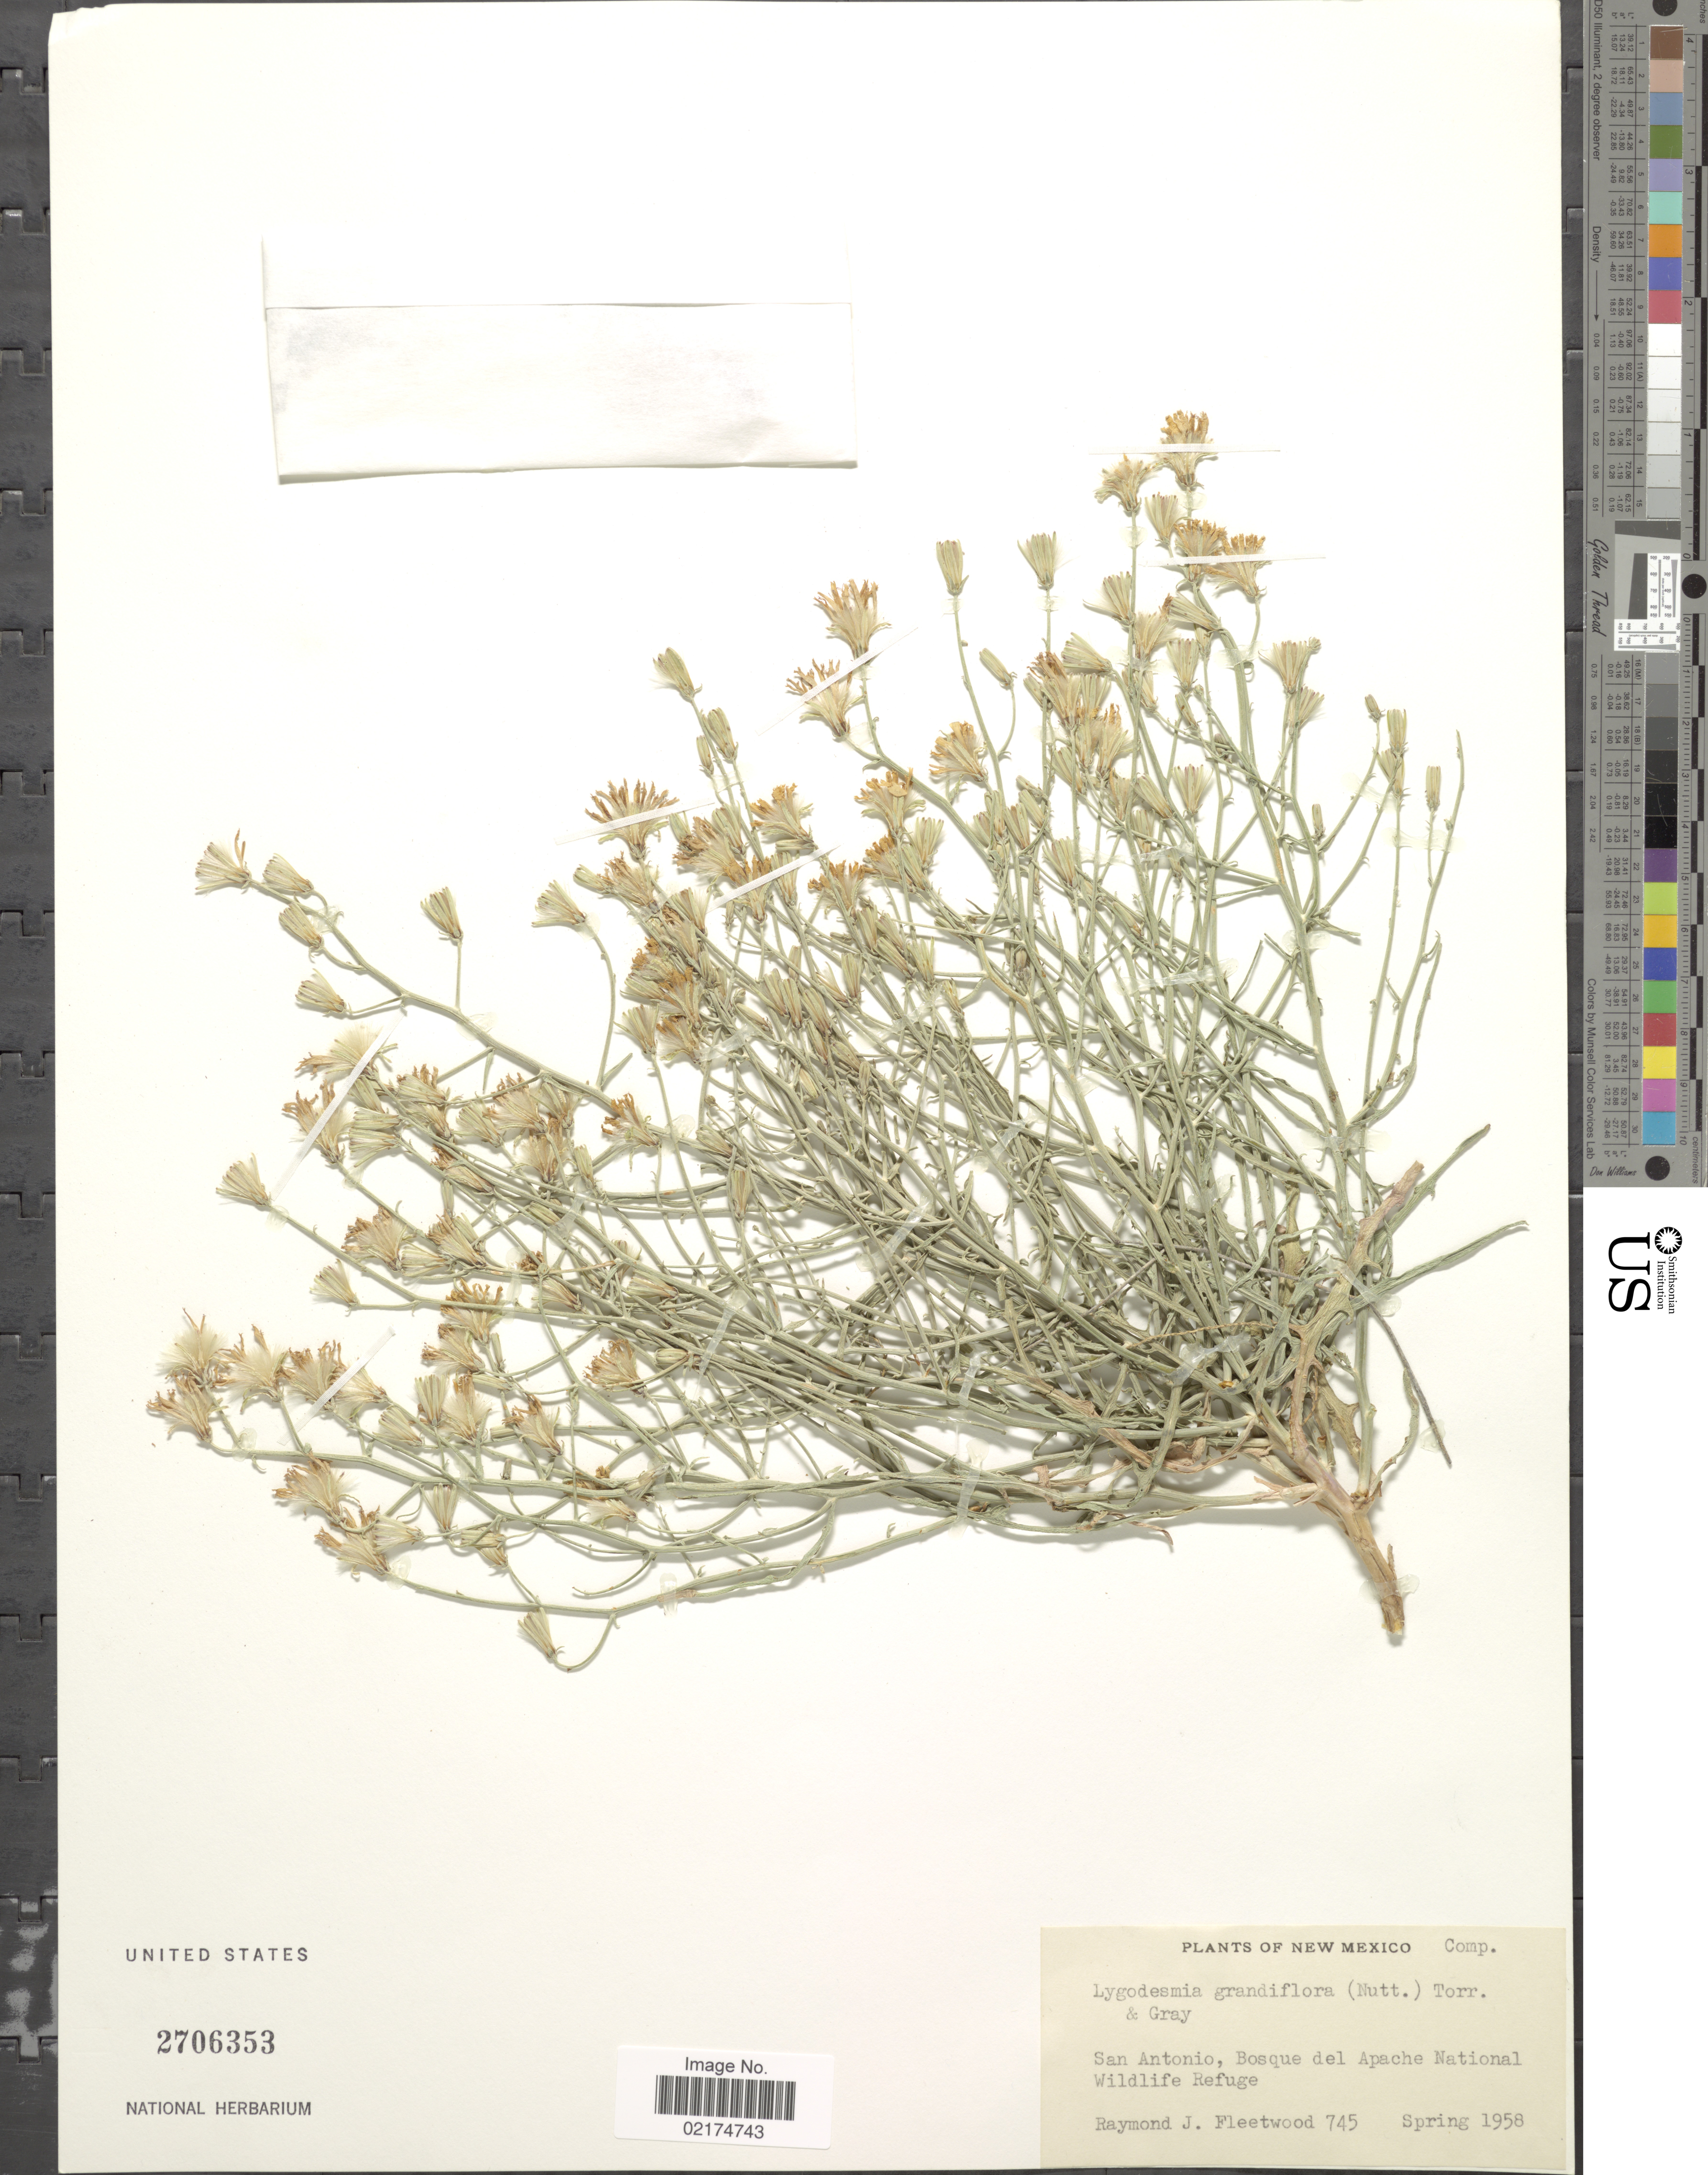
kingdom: Plantae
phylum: Tracheophyta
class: Magnoliopsida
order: Asterales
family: Asteraceae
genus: Lygodesmia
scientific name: Lygodesmia grandiflora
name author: Torr. & A. Gray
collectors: R. J. Fleetwood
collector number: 745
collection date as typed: Spring 1958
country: United States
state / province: New Mexico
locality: San Antonio, Bosque del Apache National Wildlife Refuge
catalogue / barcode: US 2706353